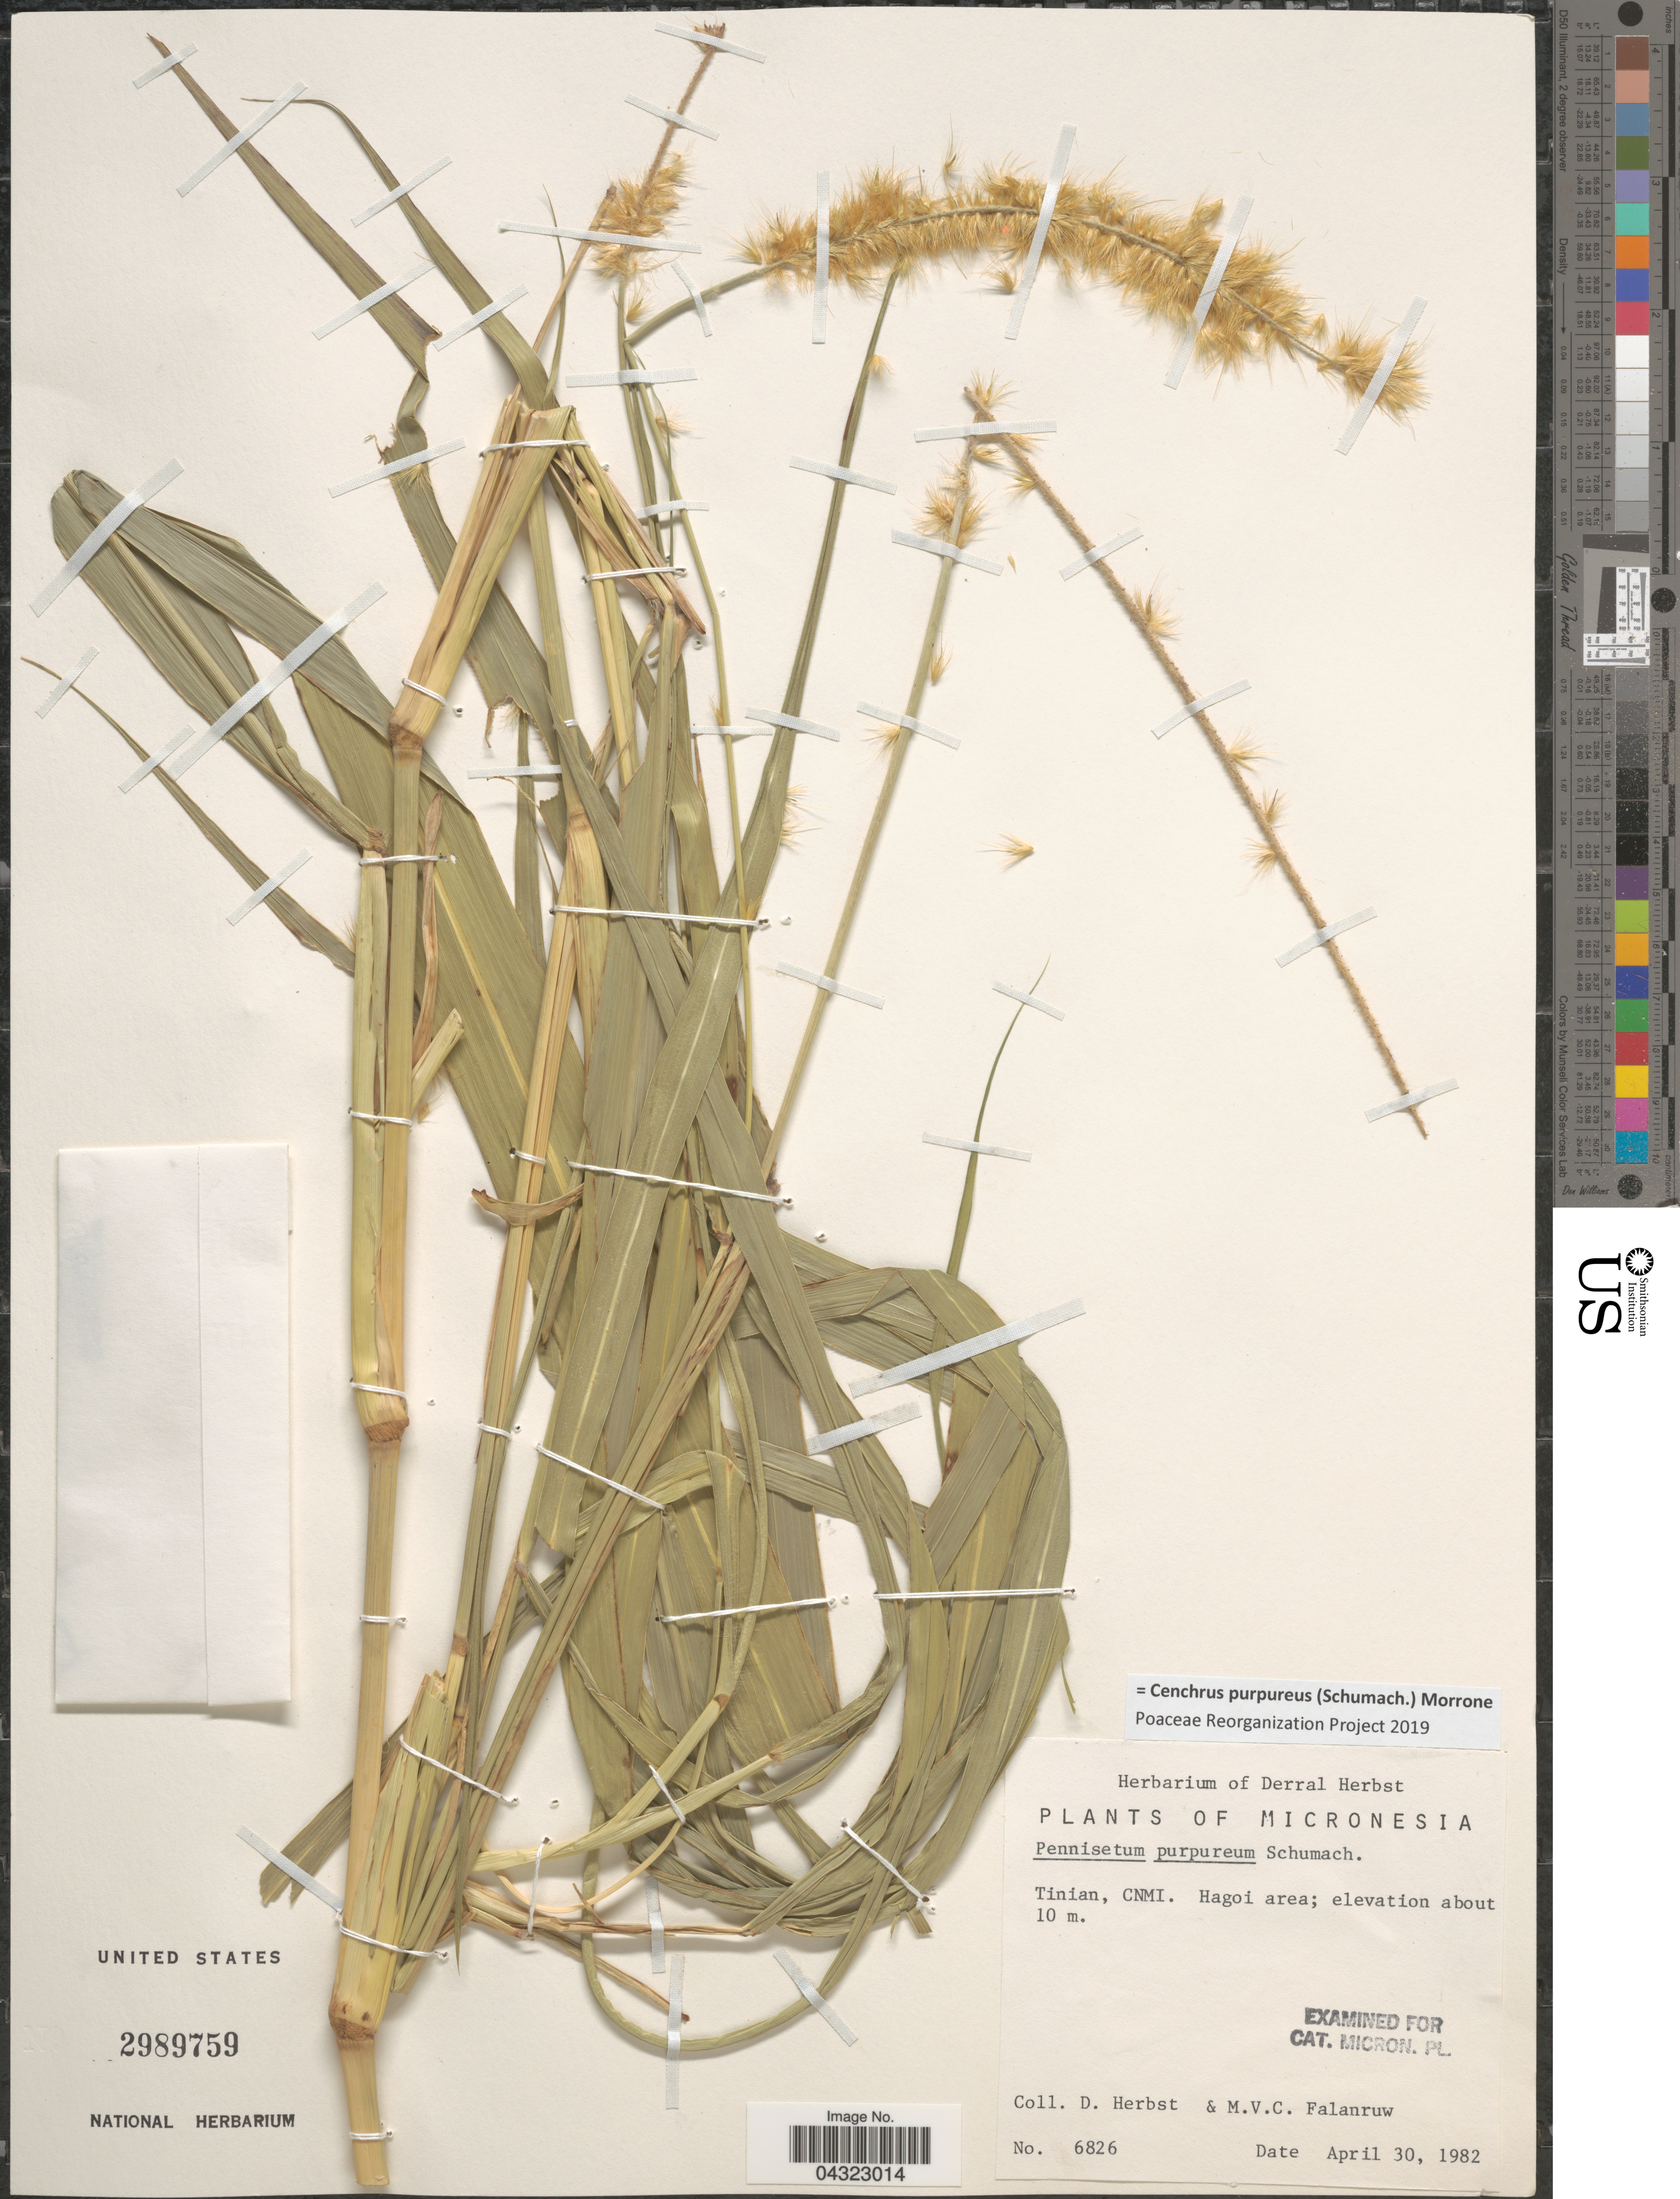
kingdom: Plantae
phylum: Tracheophyta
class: Liliopsida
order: Poales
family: Poaceae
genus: Cenchrus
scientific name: Cenchrus purpureus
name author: (Schumach.) Morrone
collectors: D. Herbst & M. V. Falanruw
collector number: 6826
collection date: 1982-04-30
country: Northern Mariana Islands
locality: Micronesia. Tinian, CNMI. Hagoi area.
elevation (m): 10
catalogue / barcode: US 2989759